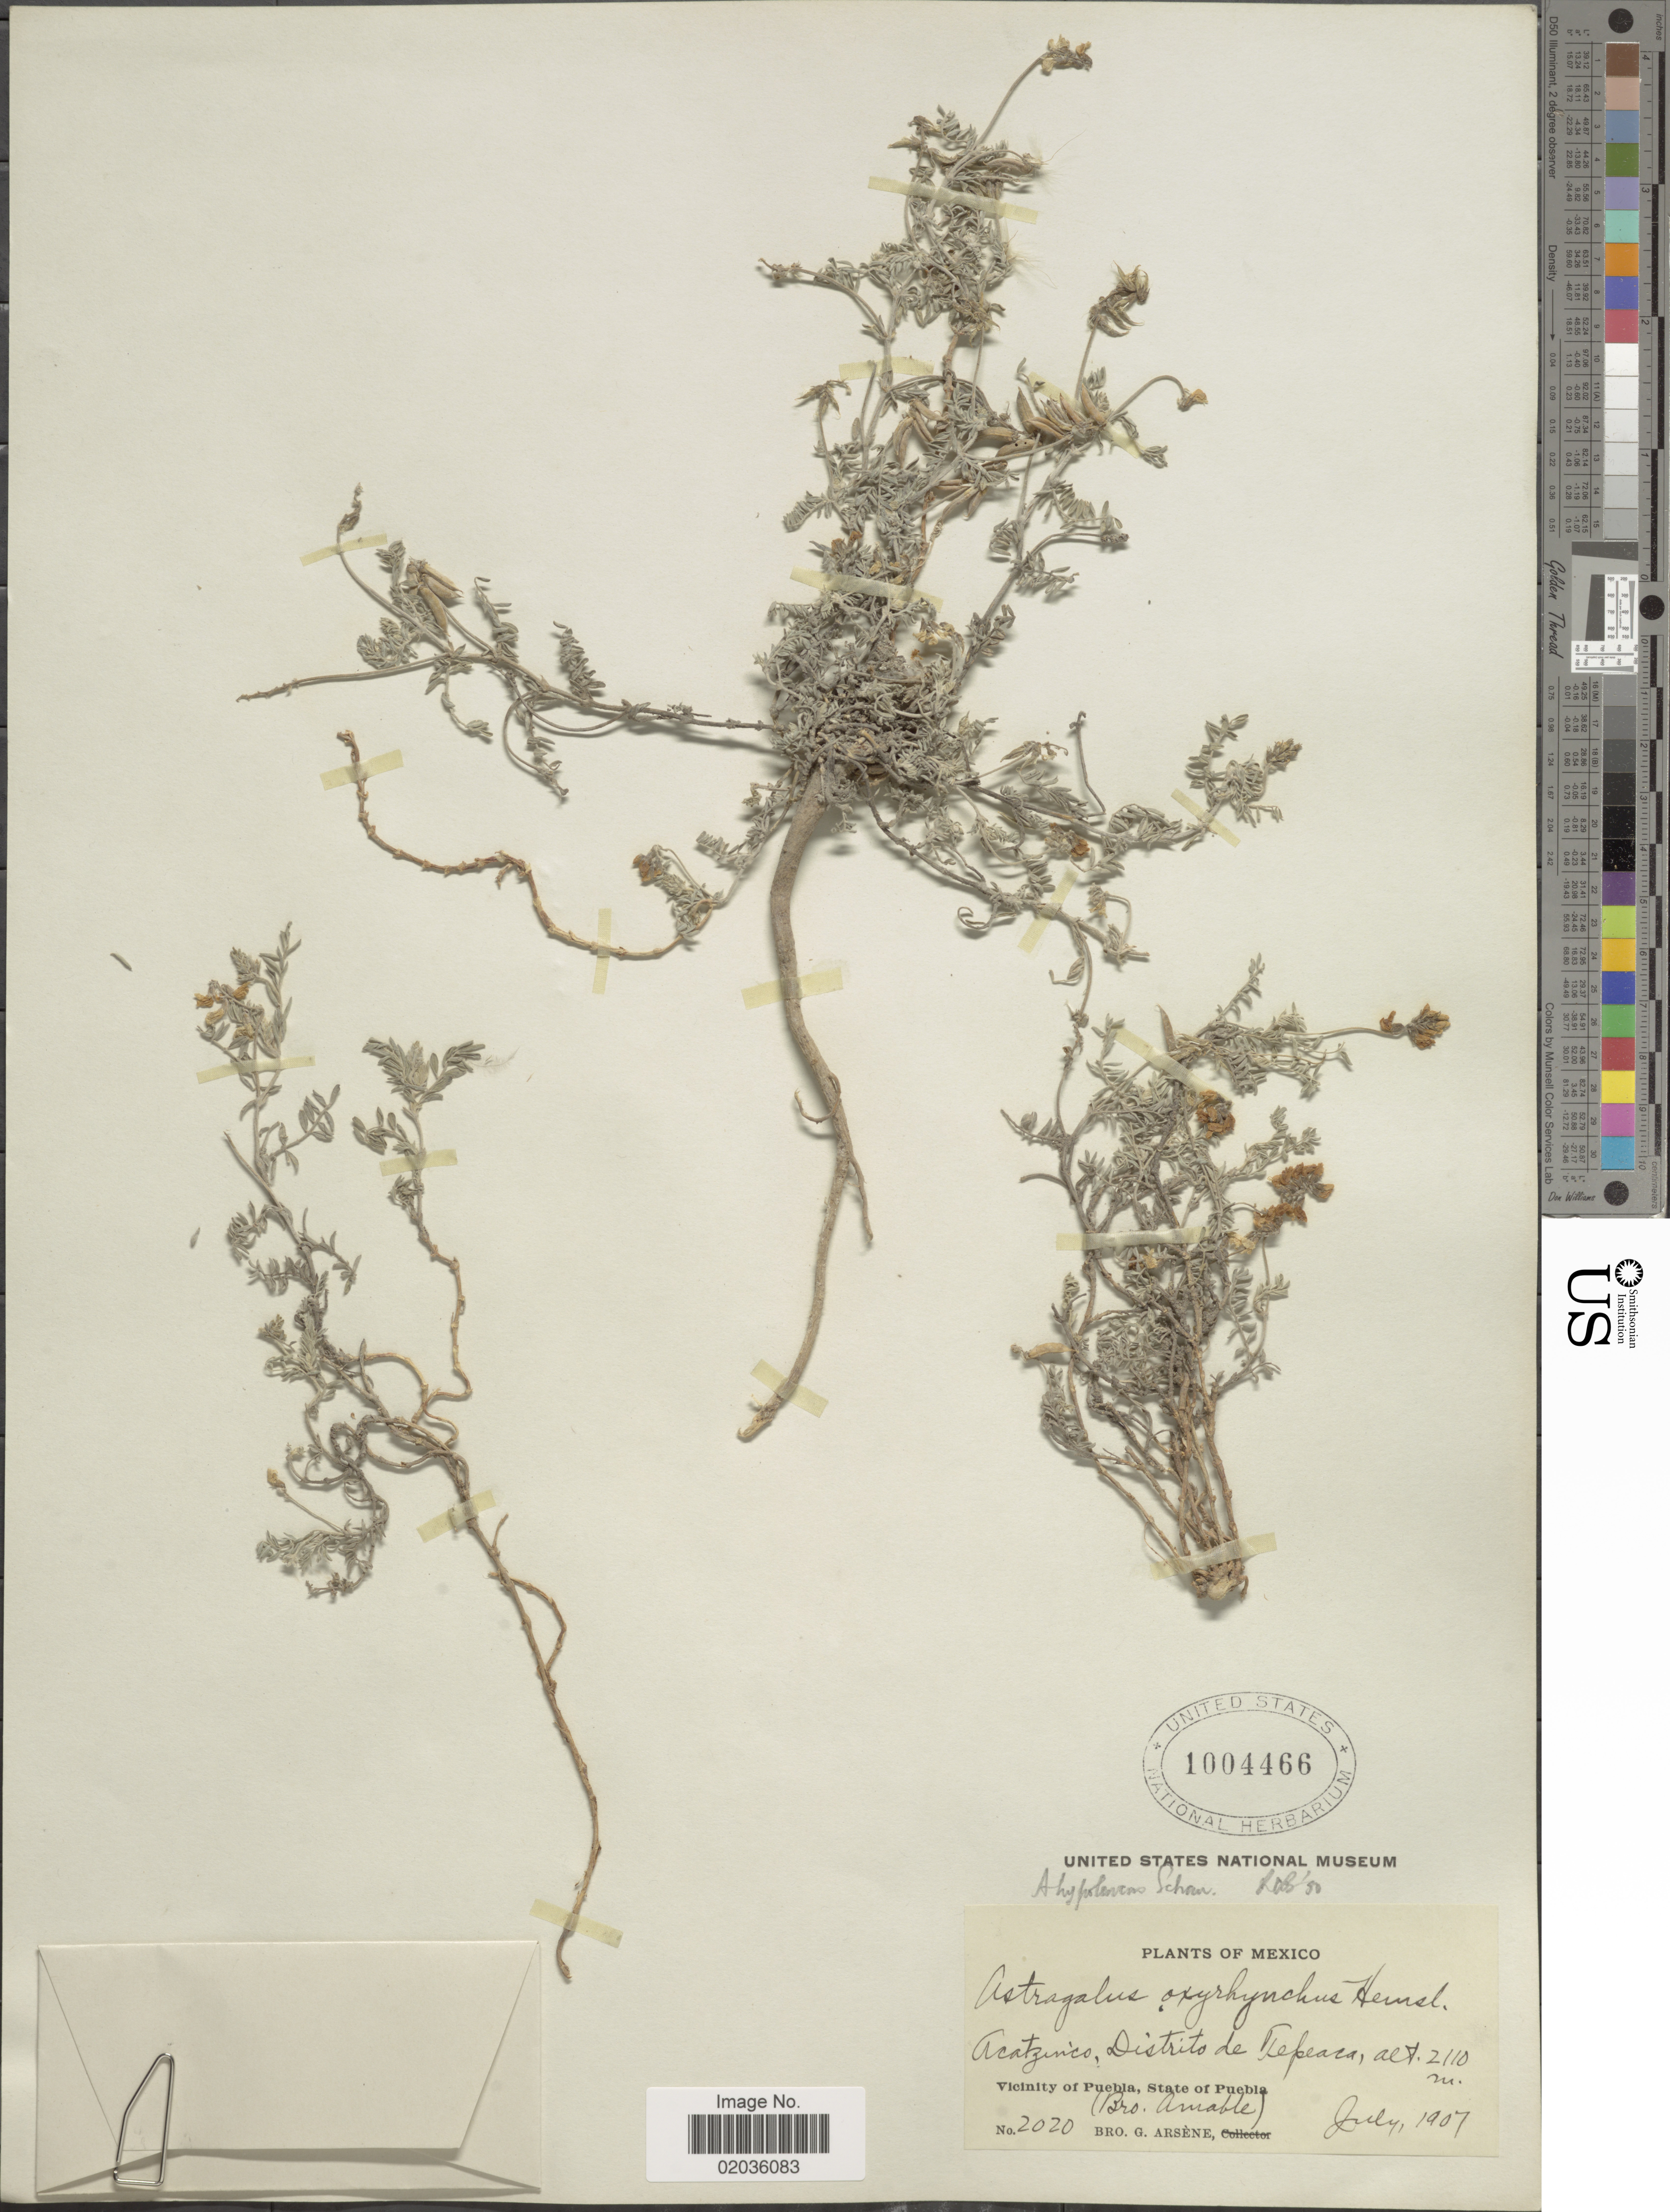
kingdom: Plantae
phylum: Tracheophyta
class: Magnoliopsida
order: Fabales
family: Fabaceae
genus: Astragalus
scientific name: Astragalus hypoleucus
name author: S. Schauer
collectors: B. Amable & Bro. G. Arsène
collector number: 2020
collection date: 1907-07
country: Mexico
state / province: Puebla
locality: Acatzinco, Distrito de Tepeaca, Vicinity of Puebla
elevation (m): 2110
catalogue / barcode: US 1004466